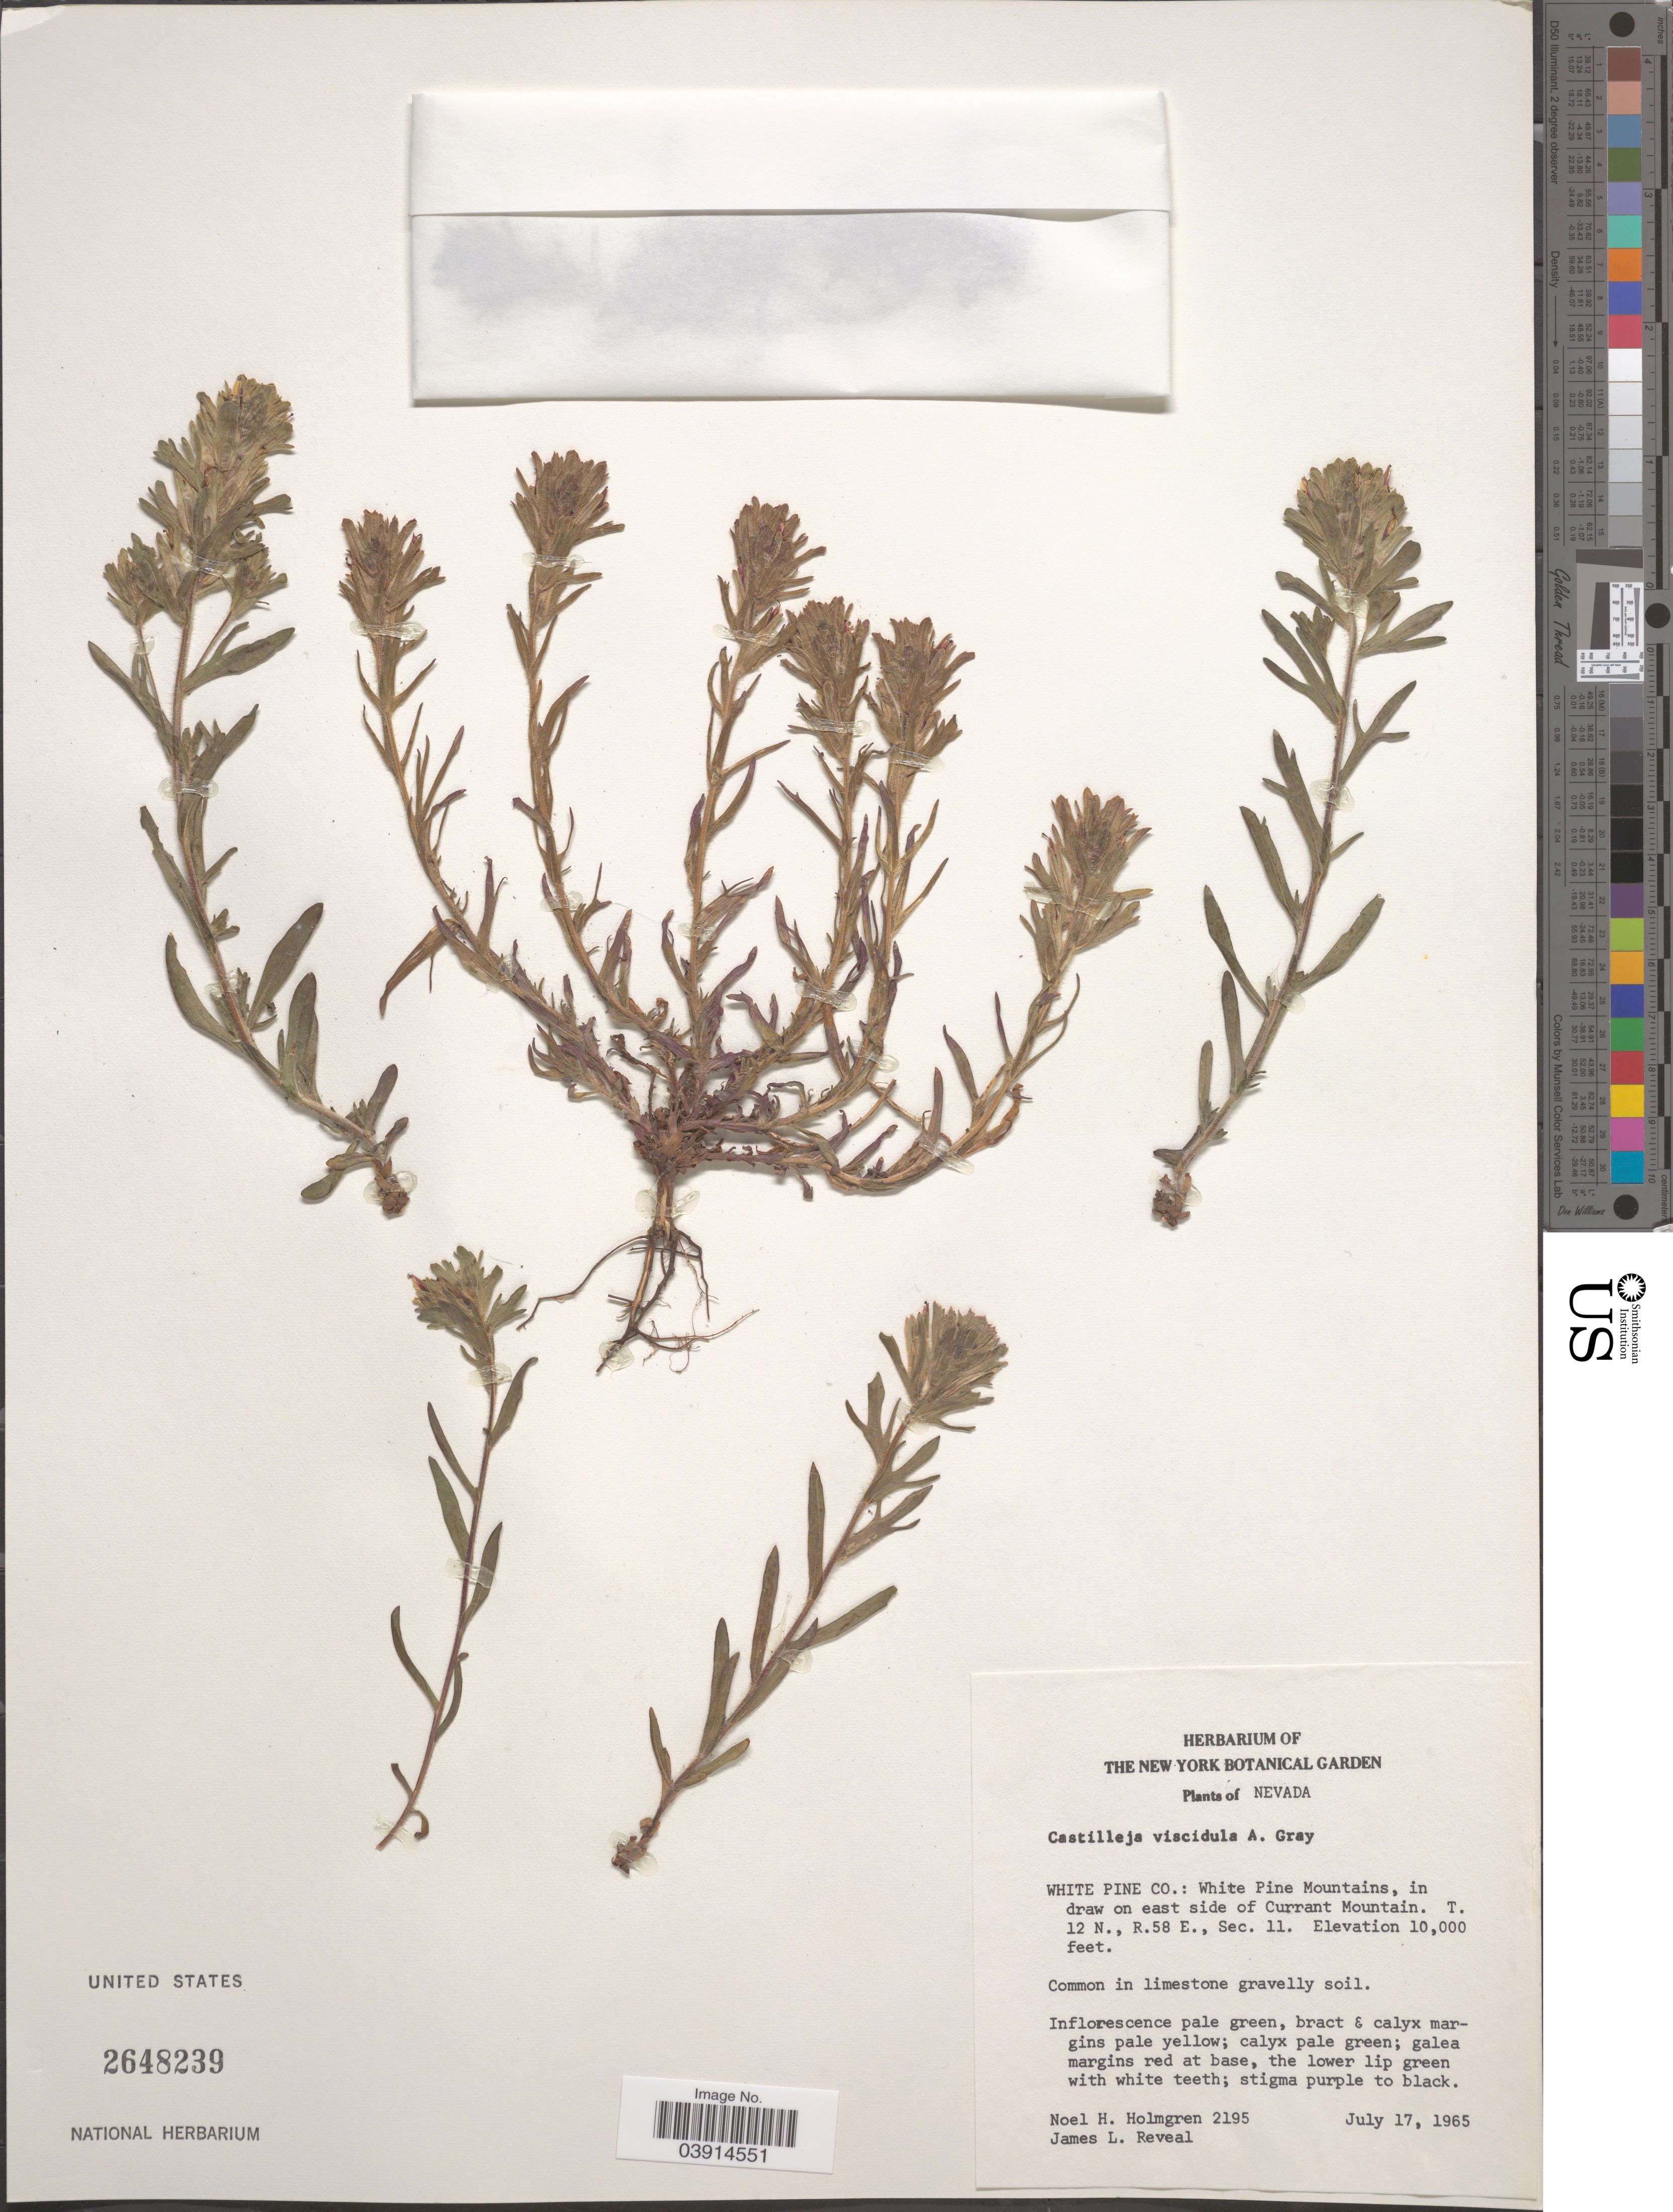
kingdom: Plantae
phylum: Tracheophyta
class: Magnoliopsida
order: Lamiales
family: Orobanchaceae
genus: Castilleja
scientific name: Castilleja viscidula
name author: A. Gray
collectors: N. H. Holmgren & J. L. Reveal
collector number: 2195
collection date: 1965-07-17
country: United States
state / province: Nevada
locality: White Pine Co.: White Pine Mountains, in draw on east side of Currant Mountain. T.12N, R.58E, Sec. 11.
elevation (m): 3048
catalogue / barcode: US 2648239